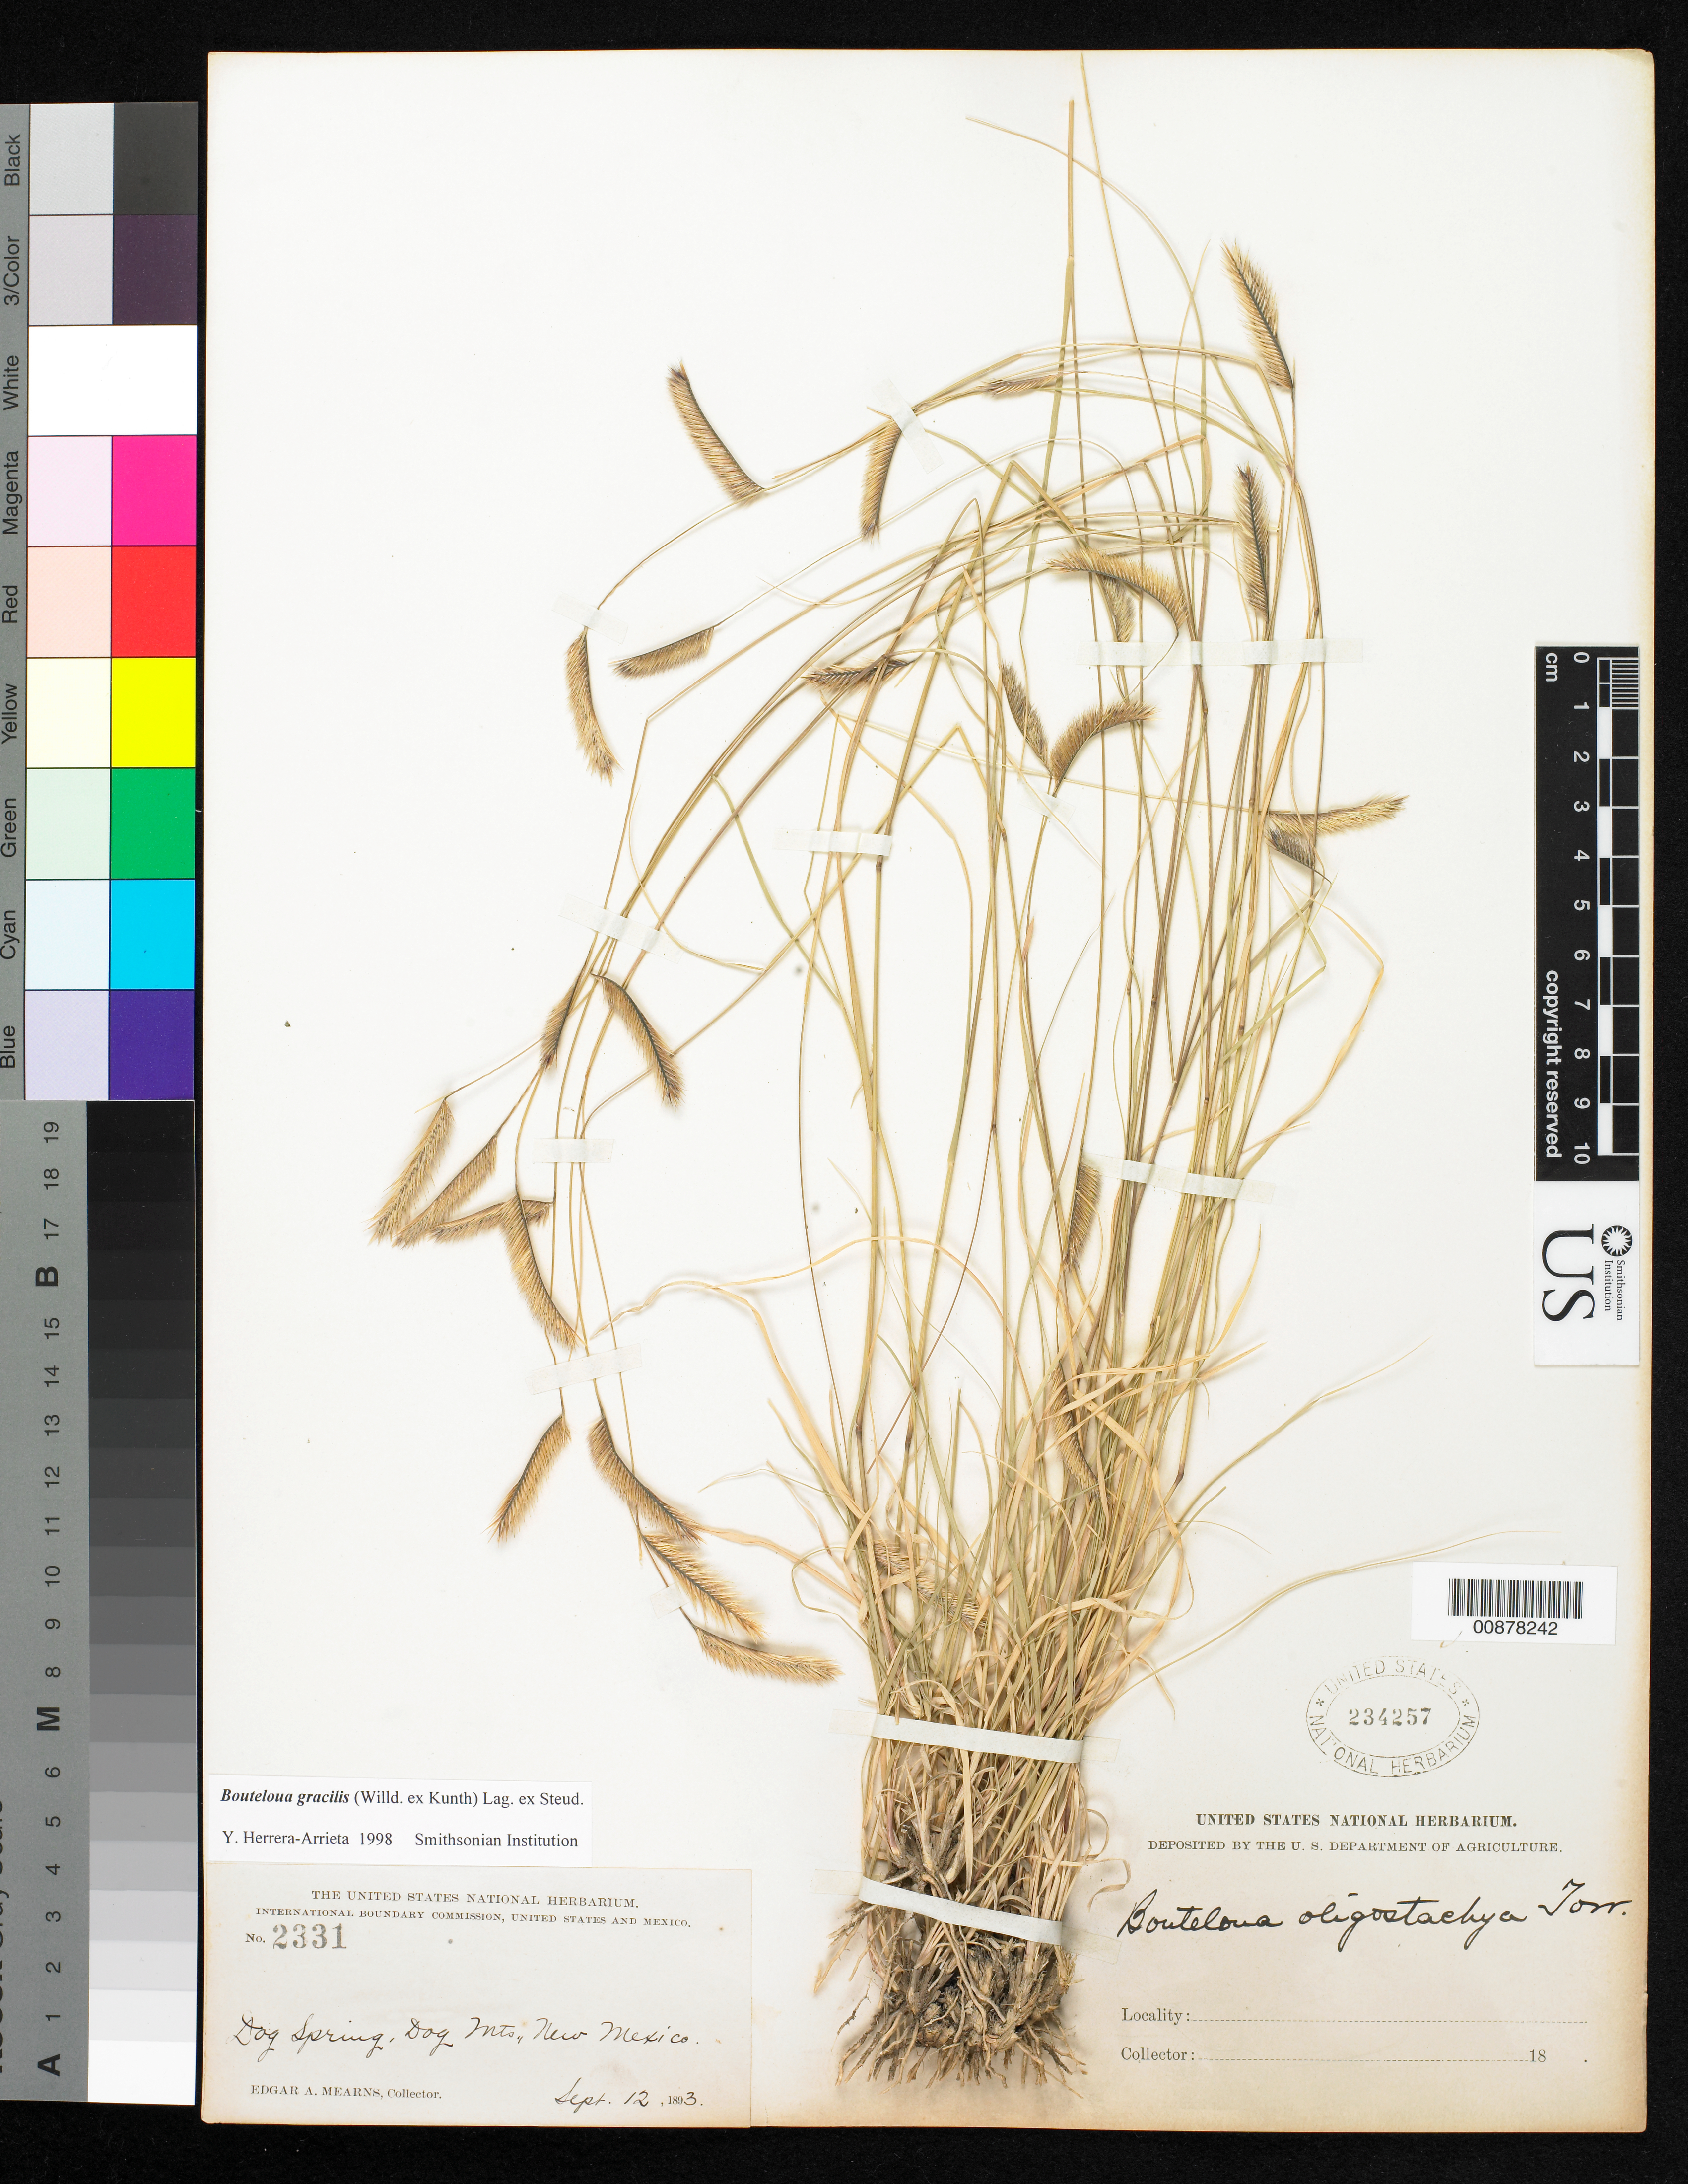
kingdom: Plantae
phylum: Tracheophyta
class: Liliopsida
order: Poales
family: Poaceae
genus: Bouteloua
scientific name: Bouteloua gracilis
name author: (Kunth) Lag. ex Griffiths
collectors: E. A. Mearns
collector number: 2331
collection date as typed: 12 Sep 1893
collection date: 1893-09-12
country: United States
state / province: New Mexico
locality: Dog Spring, Dog Mts., New Mexico.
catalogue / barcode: US 234257